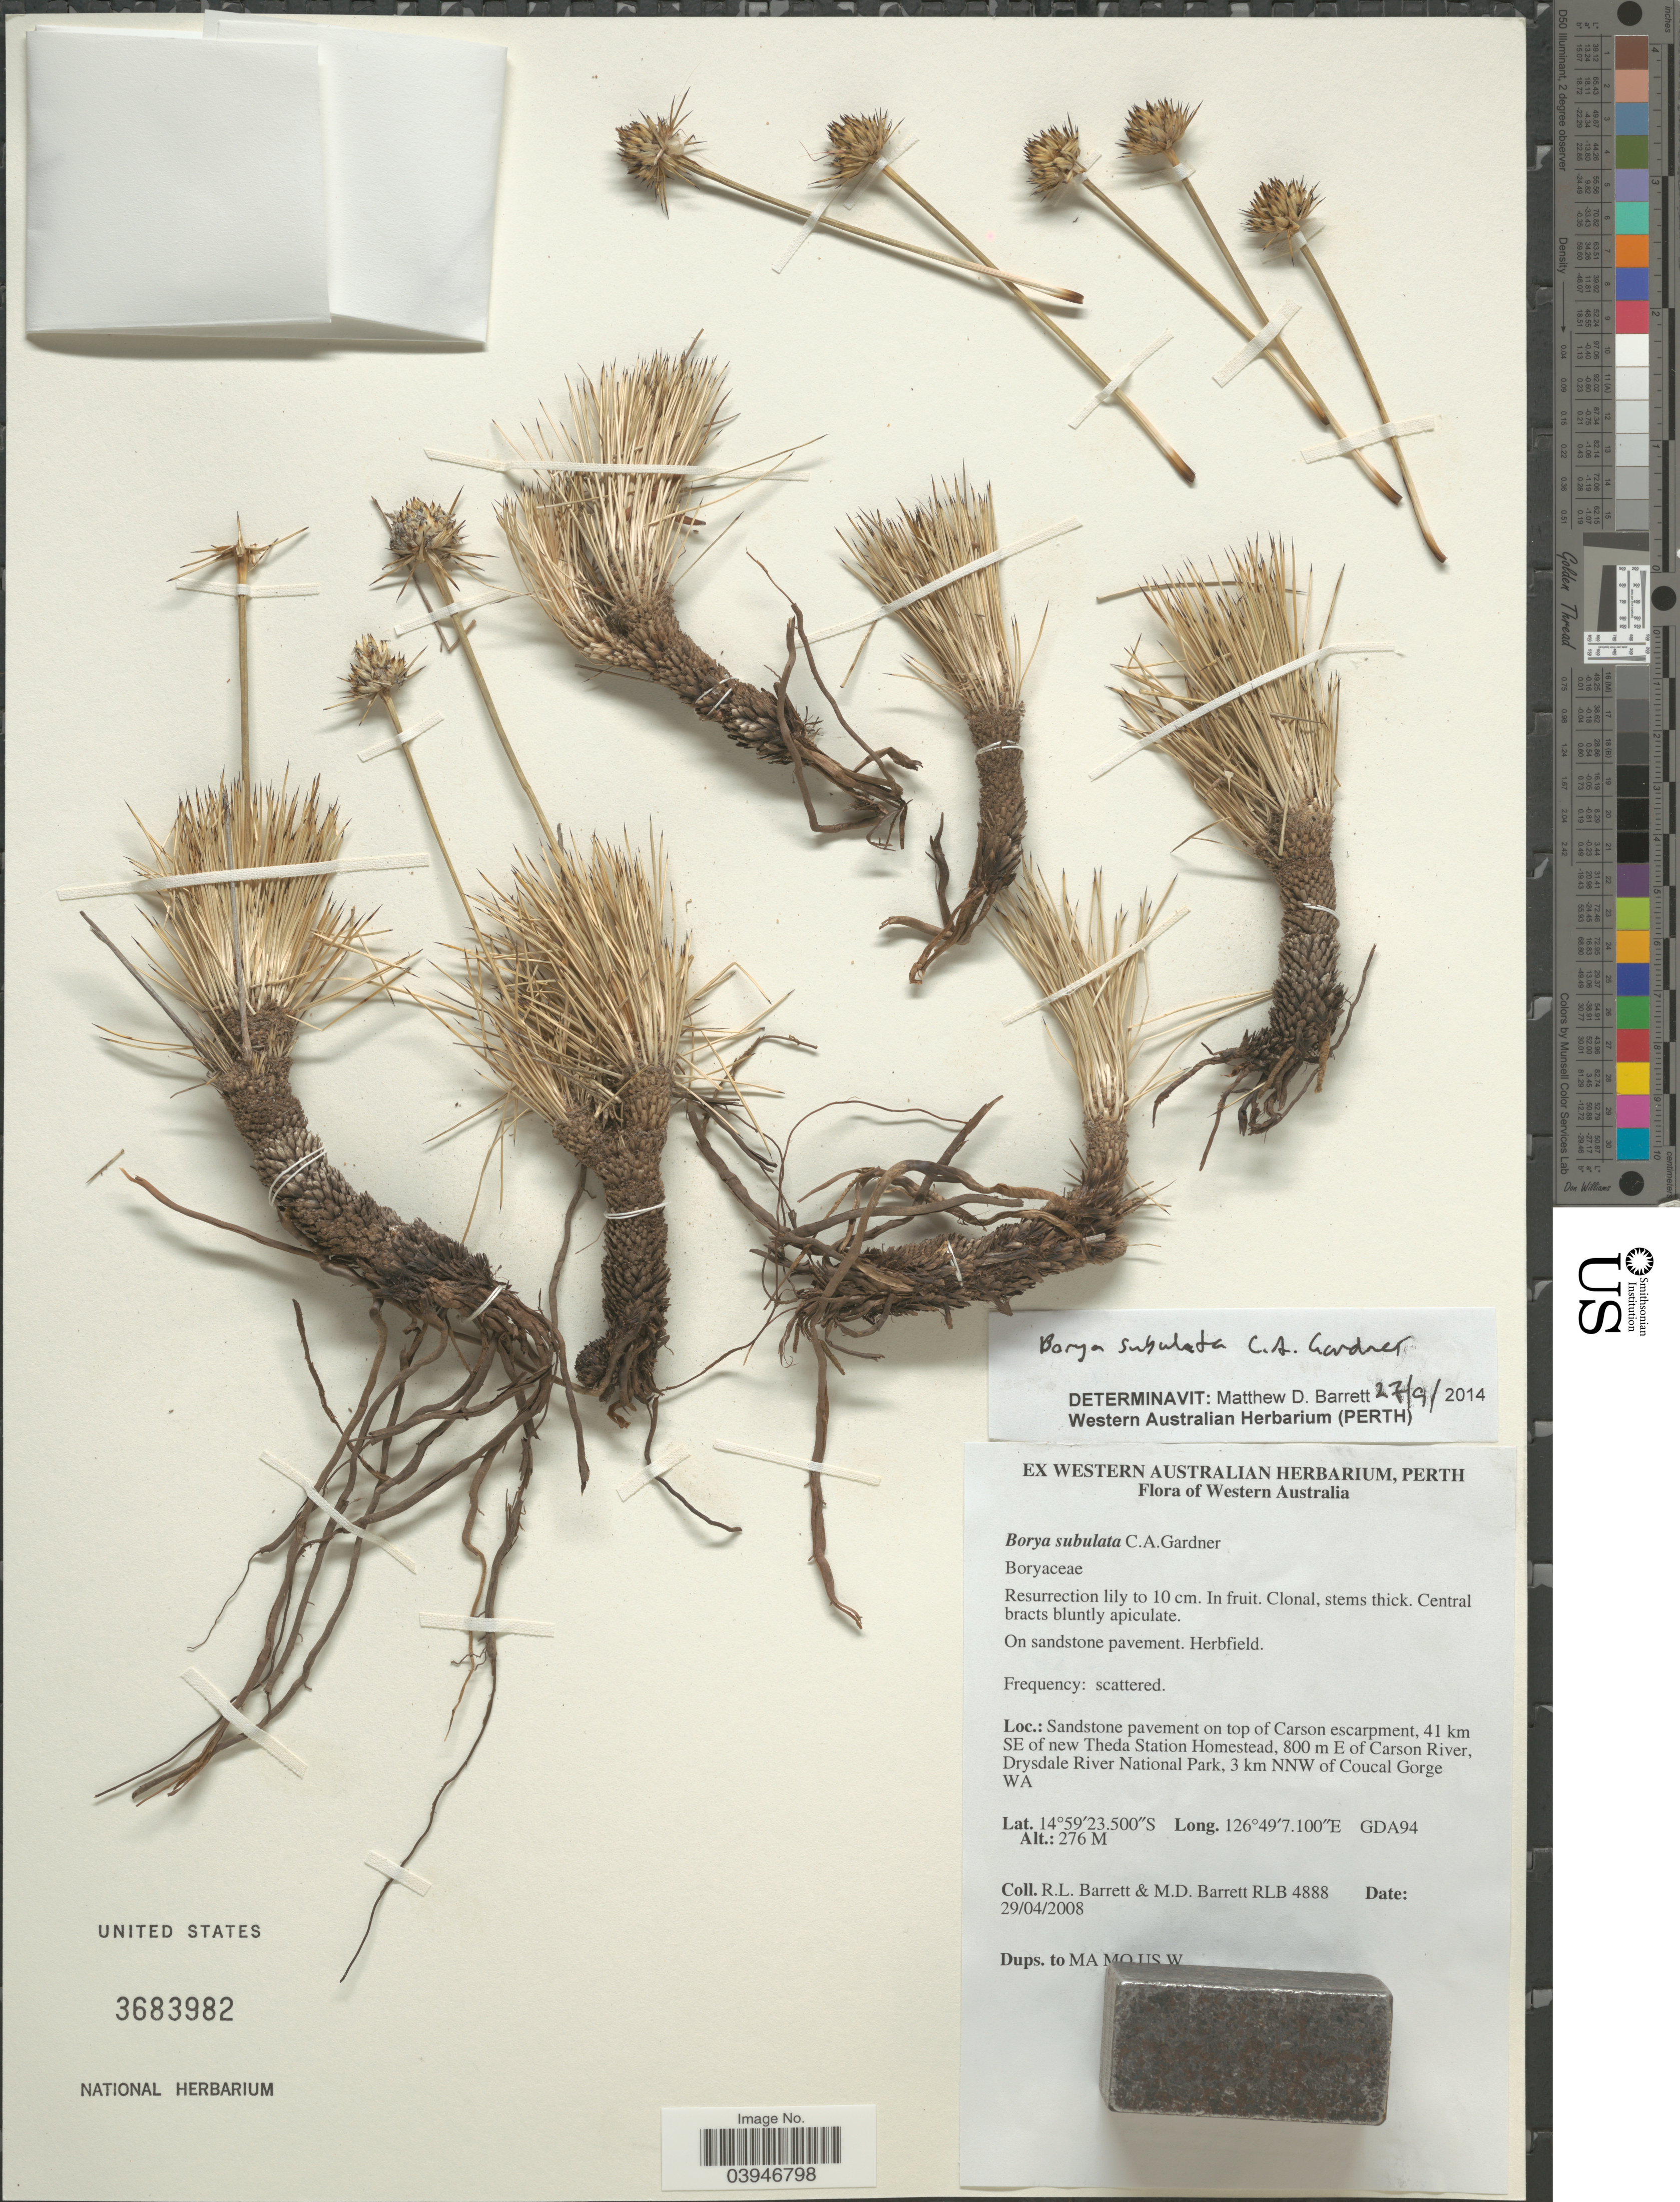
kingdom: Plantae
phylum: Tracheophyta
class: Liliopsida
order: Asparagales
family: Boryaceae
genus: Borya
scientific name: Borya subulata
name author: G.A.Gardner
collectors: R. Barrett & M. Barrett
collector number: RLB 4888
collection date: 2008-04-29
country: Australia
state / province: Western Australia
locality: On top of Carson escarpment, 41 km SE of new Theda Station Homestead, 800 m E of Carson River, Drysdale River National Park, 3 km NNW of Coucal Gorge WA.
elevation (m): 276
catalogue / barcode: US 3683982